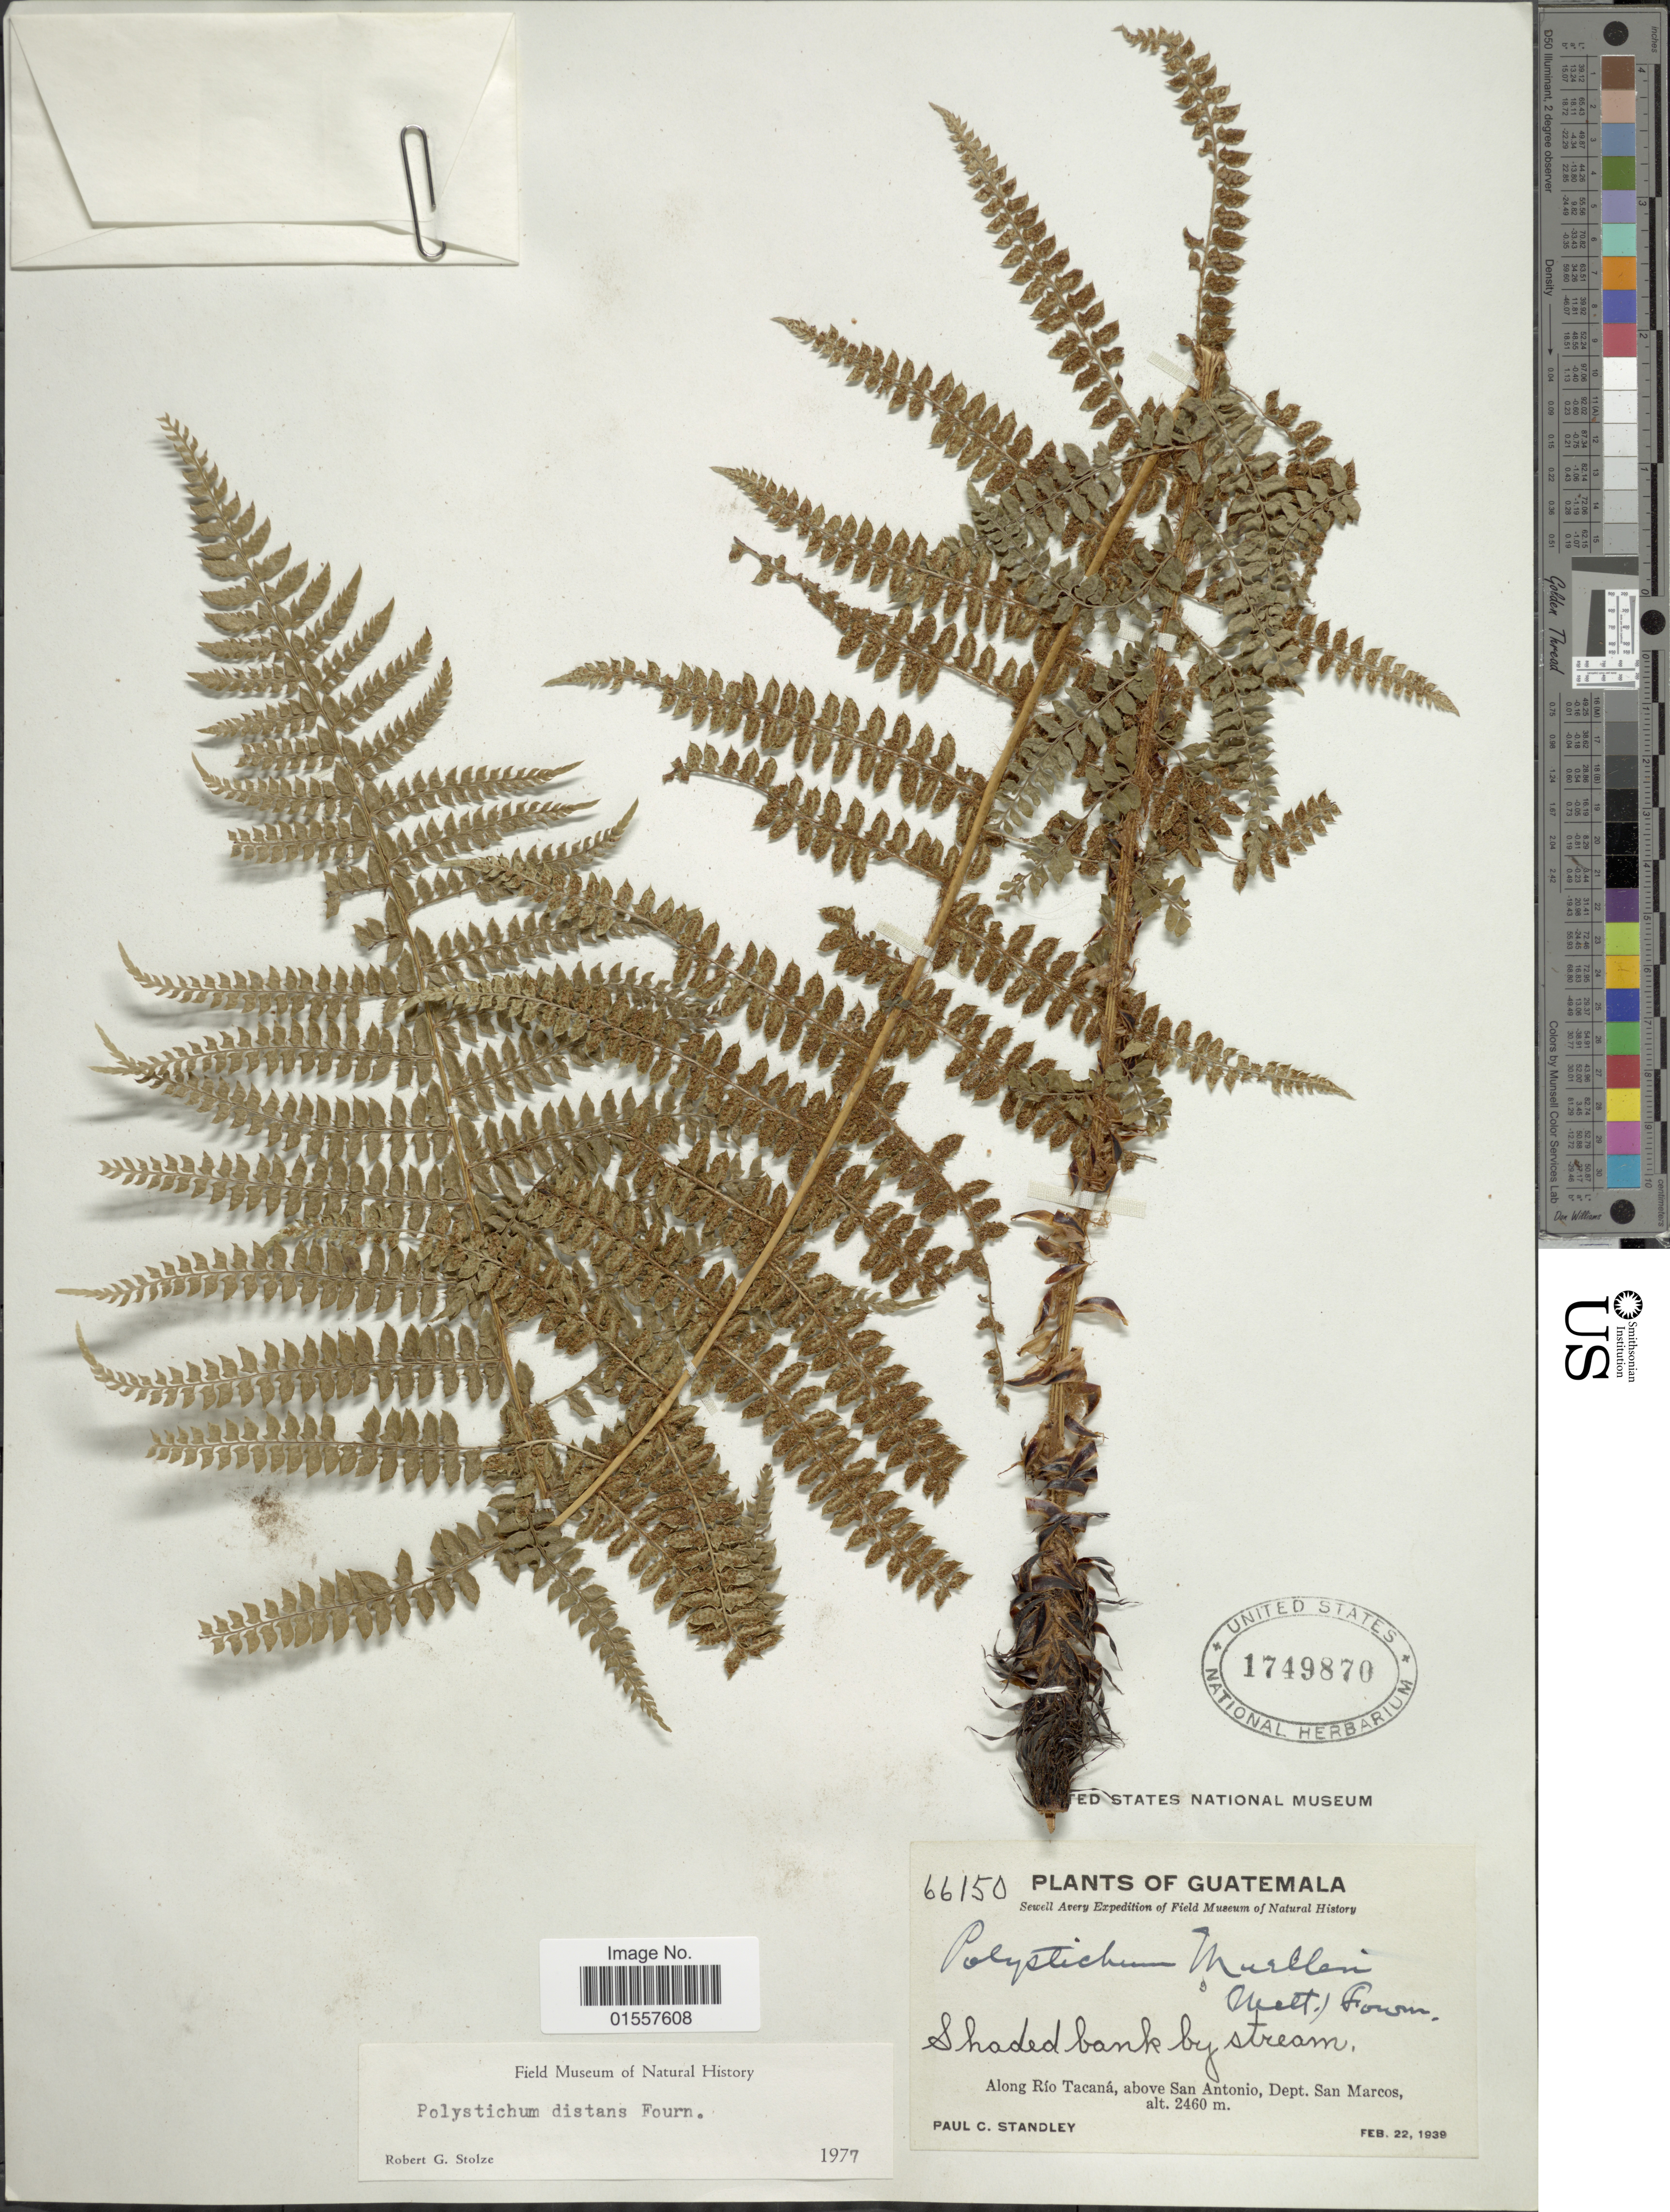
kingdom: Plantae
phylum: Tracheophyta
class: Polypodiopsida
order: Polypodiales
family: Dryopteridaceae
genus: Polystichum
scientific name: Polystichum distans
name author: E. Fourn.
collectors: P. C. Standley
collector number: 66150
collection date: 1939-02-22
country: Guatemala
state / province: San Marcos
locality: Along Rio Tacana, above San Antonio, Dept. San Marcos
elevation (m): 2460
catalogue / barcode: US 1749870